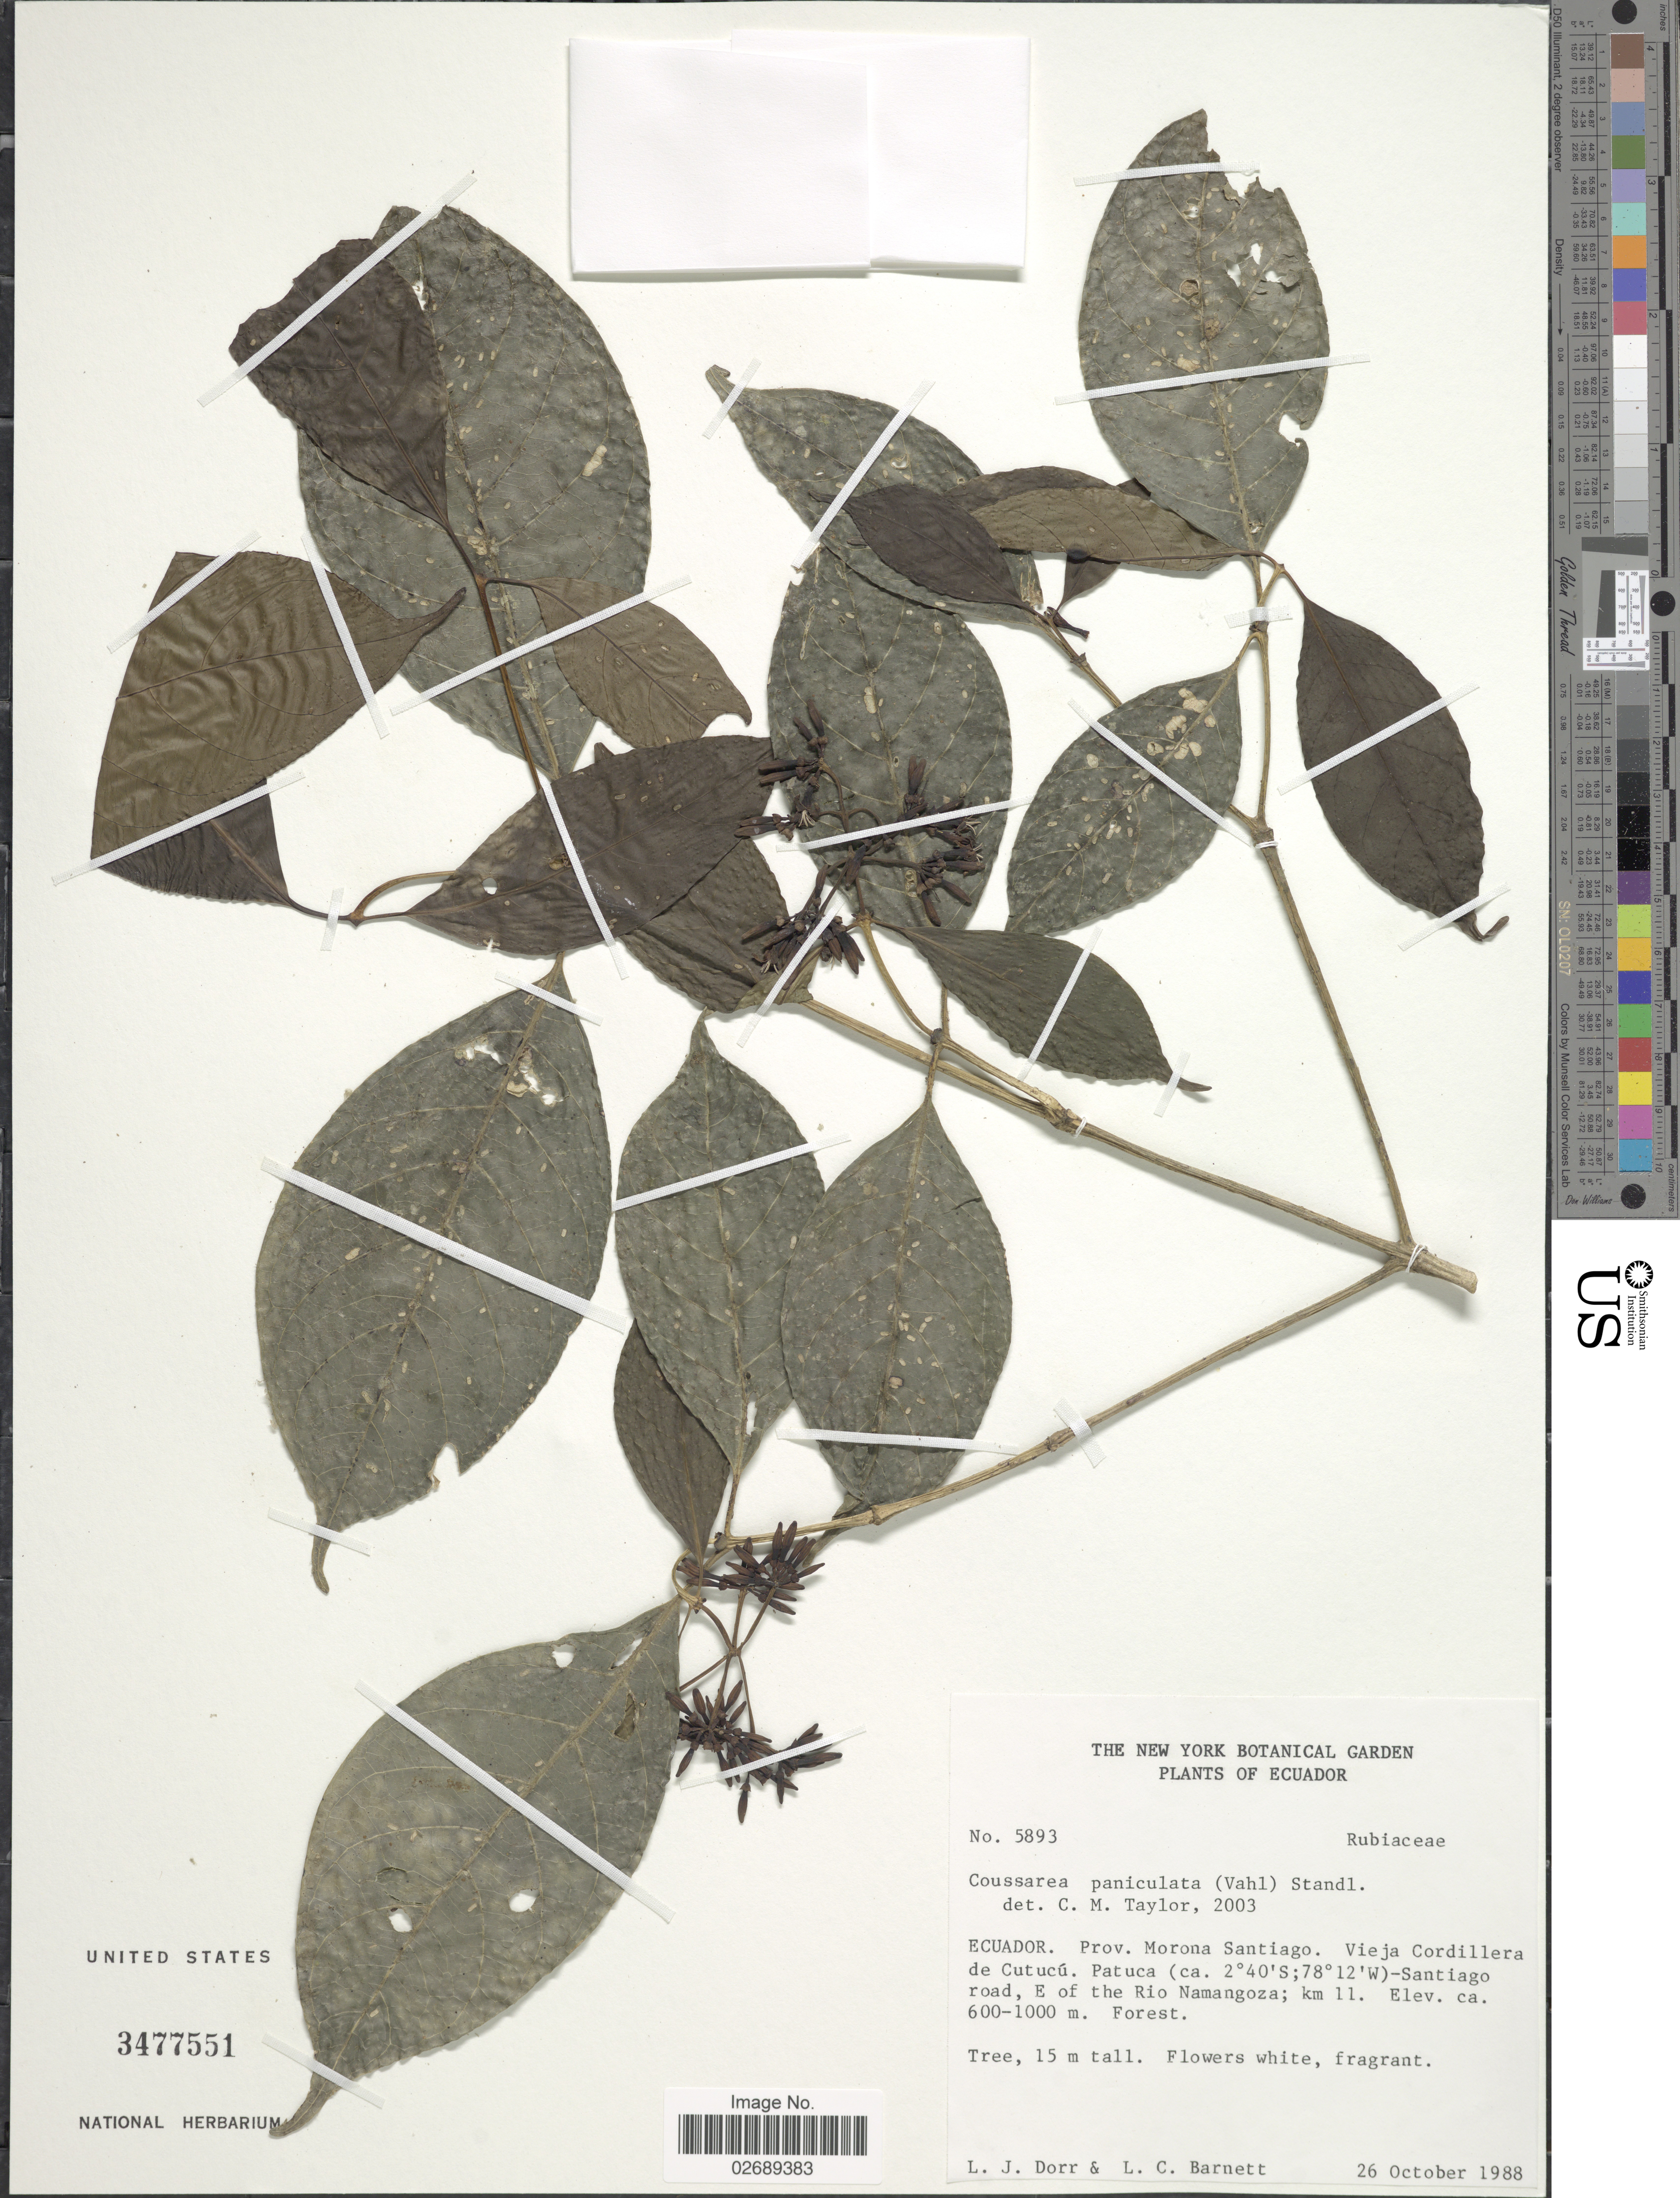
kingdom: Plantae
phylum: Tracheophyta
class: Magnoliopsida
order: Gentianales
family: Rubiaceae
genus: Coussarea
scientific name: Coussarea paniculata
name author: (Vahl) Standl.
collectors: L. J. Dorr & L. C. Barnett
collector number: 5893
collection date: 1988-10-26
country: Ecuador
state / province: Morona-Santiago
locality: Vieja Cordillera de Cutucu. Patuca-Santiago road, E of the Rio Namangoza; km 11.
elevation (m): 600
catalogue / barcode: US 3477551